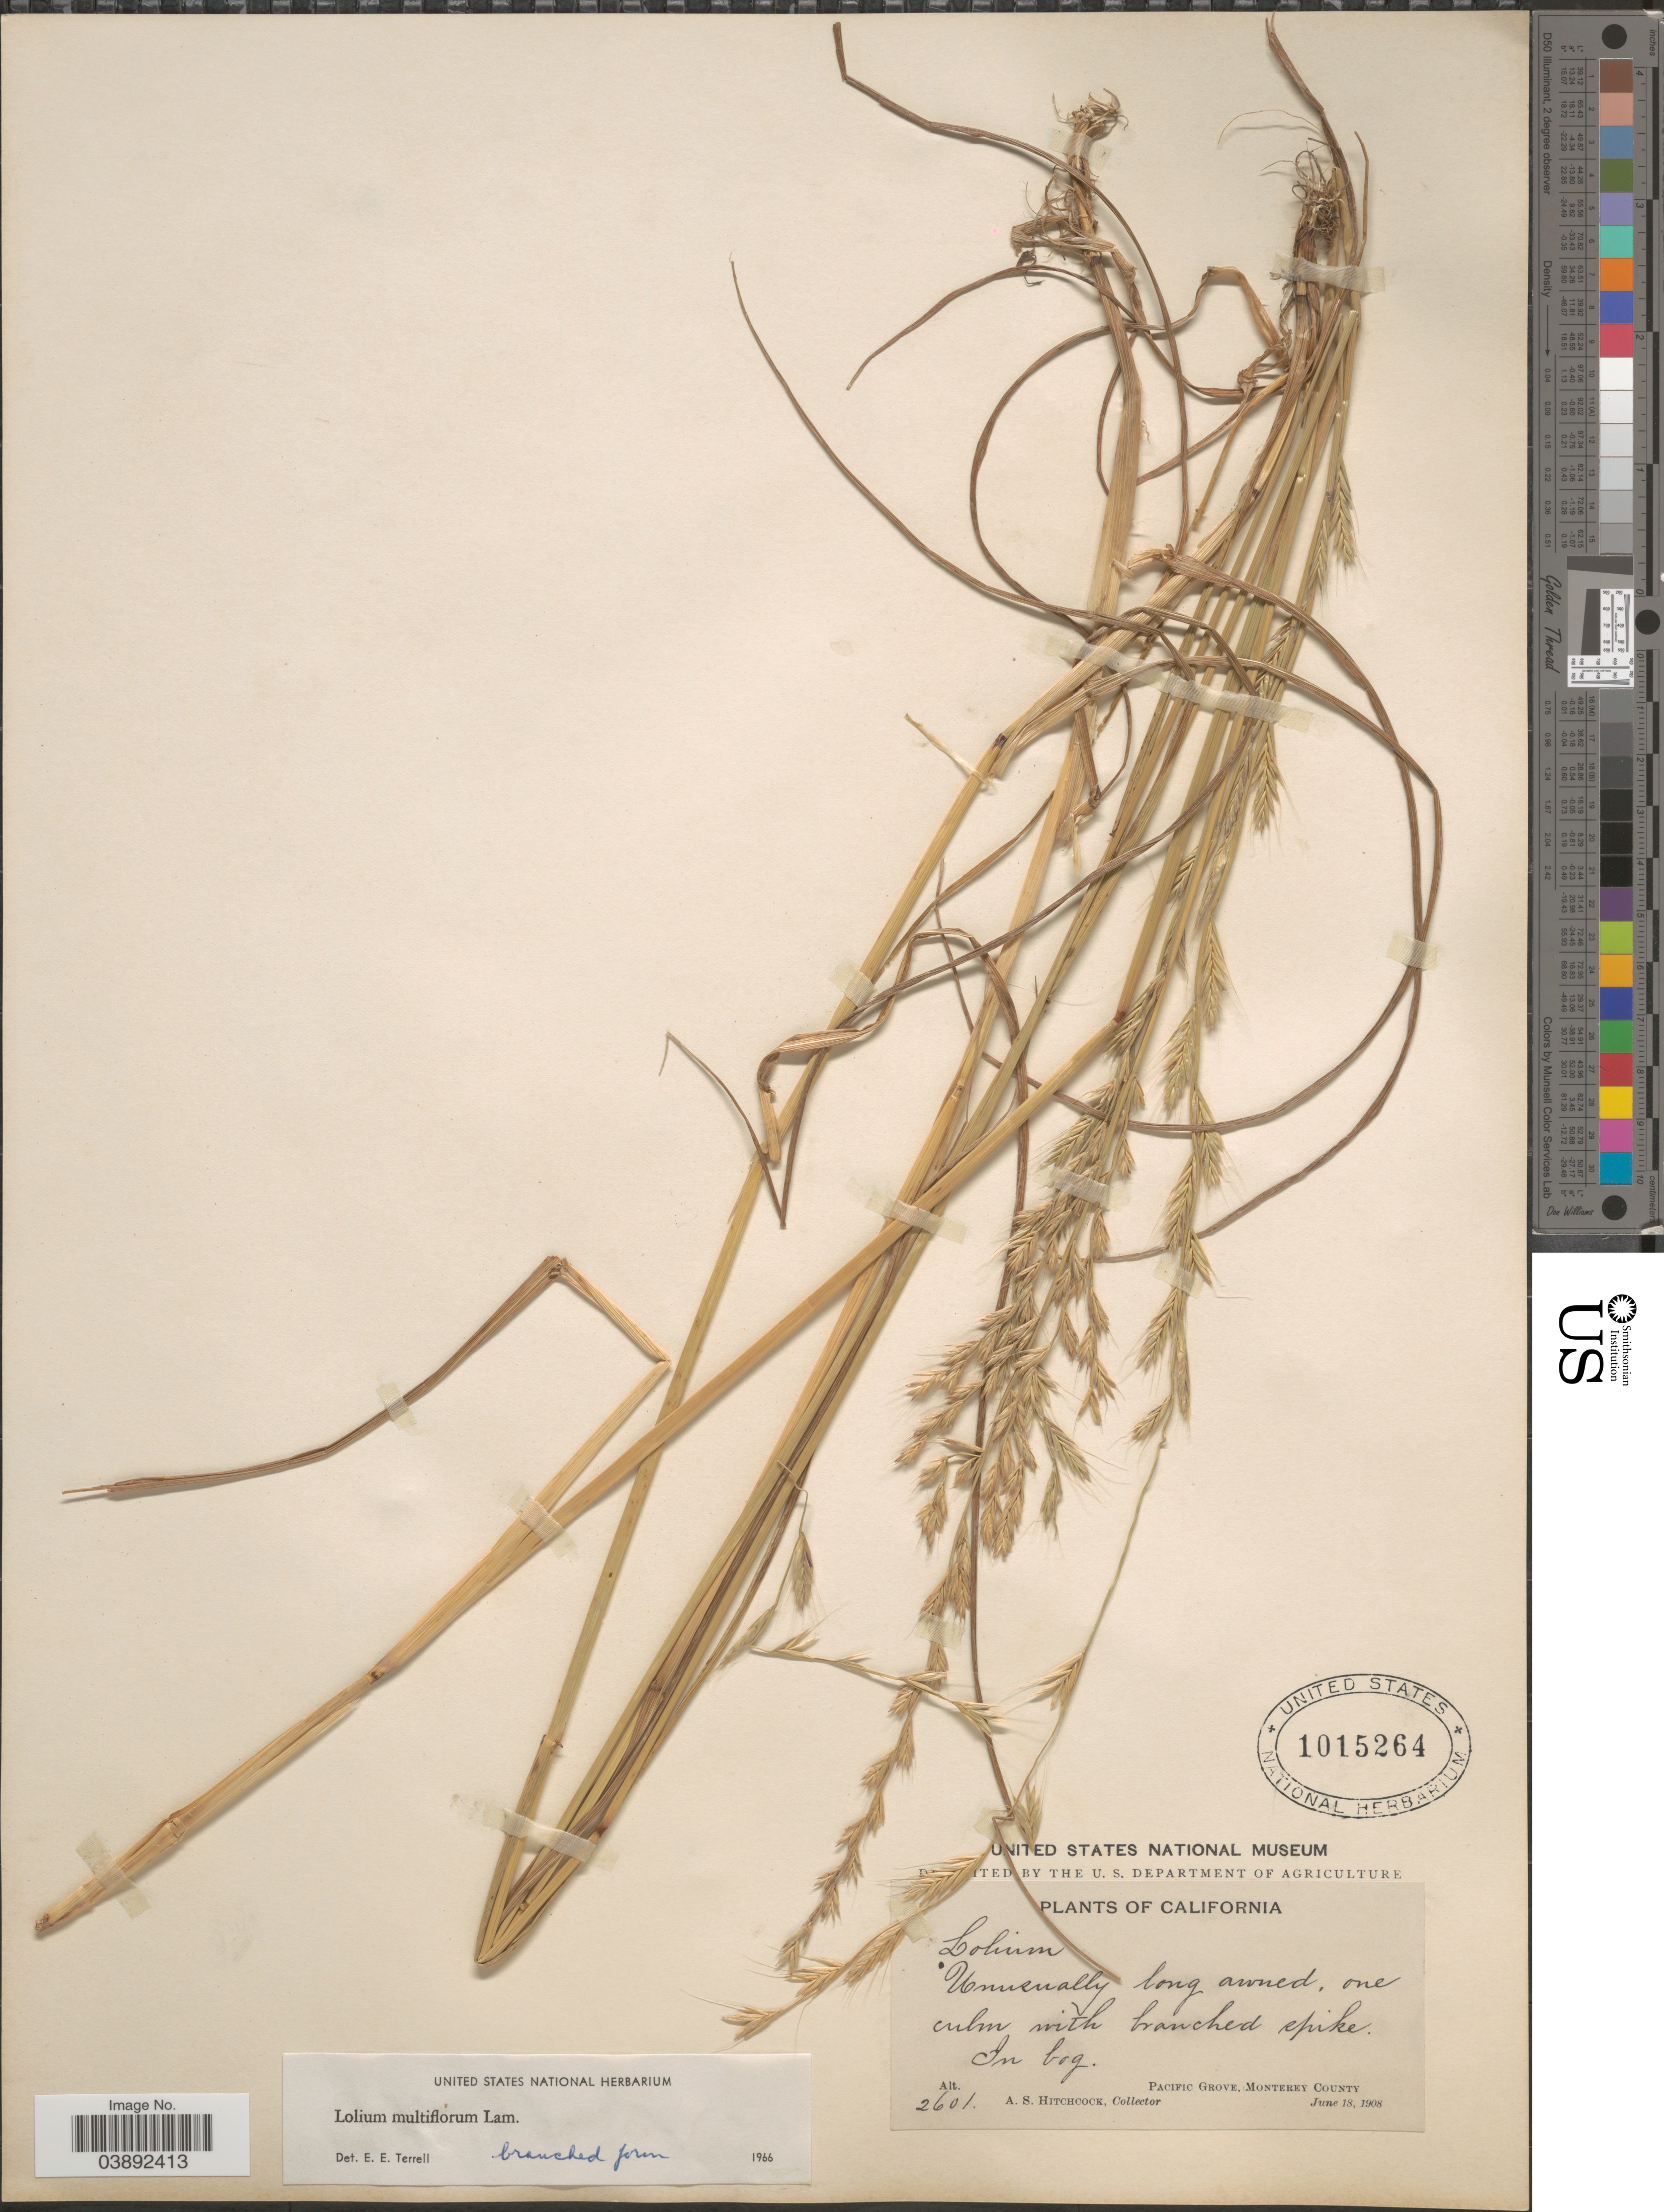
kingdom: Plantae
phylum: Tracheophyta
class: Liliopsida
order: Poales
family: Poaceae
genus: Lolium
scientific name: Lolium multiflorum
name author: Lam.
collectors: A. S. Hitchcock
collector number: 2601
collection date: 1908-06-18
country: United States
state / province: California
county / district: Monterey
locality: Pacific Grove, Monterey County.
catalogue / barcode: US 1015264